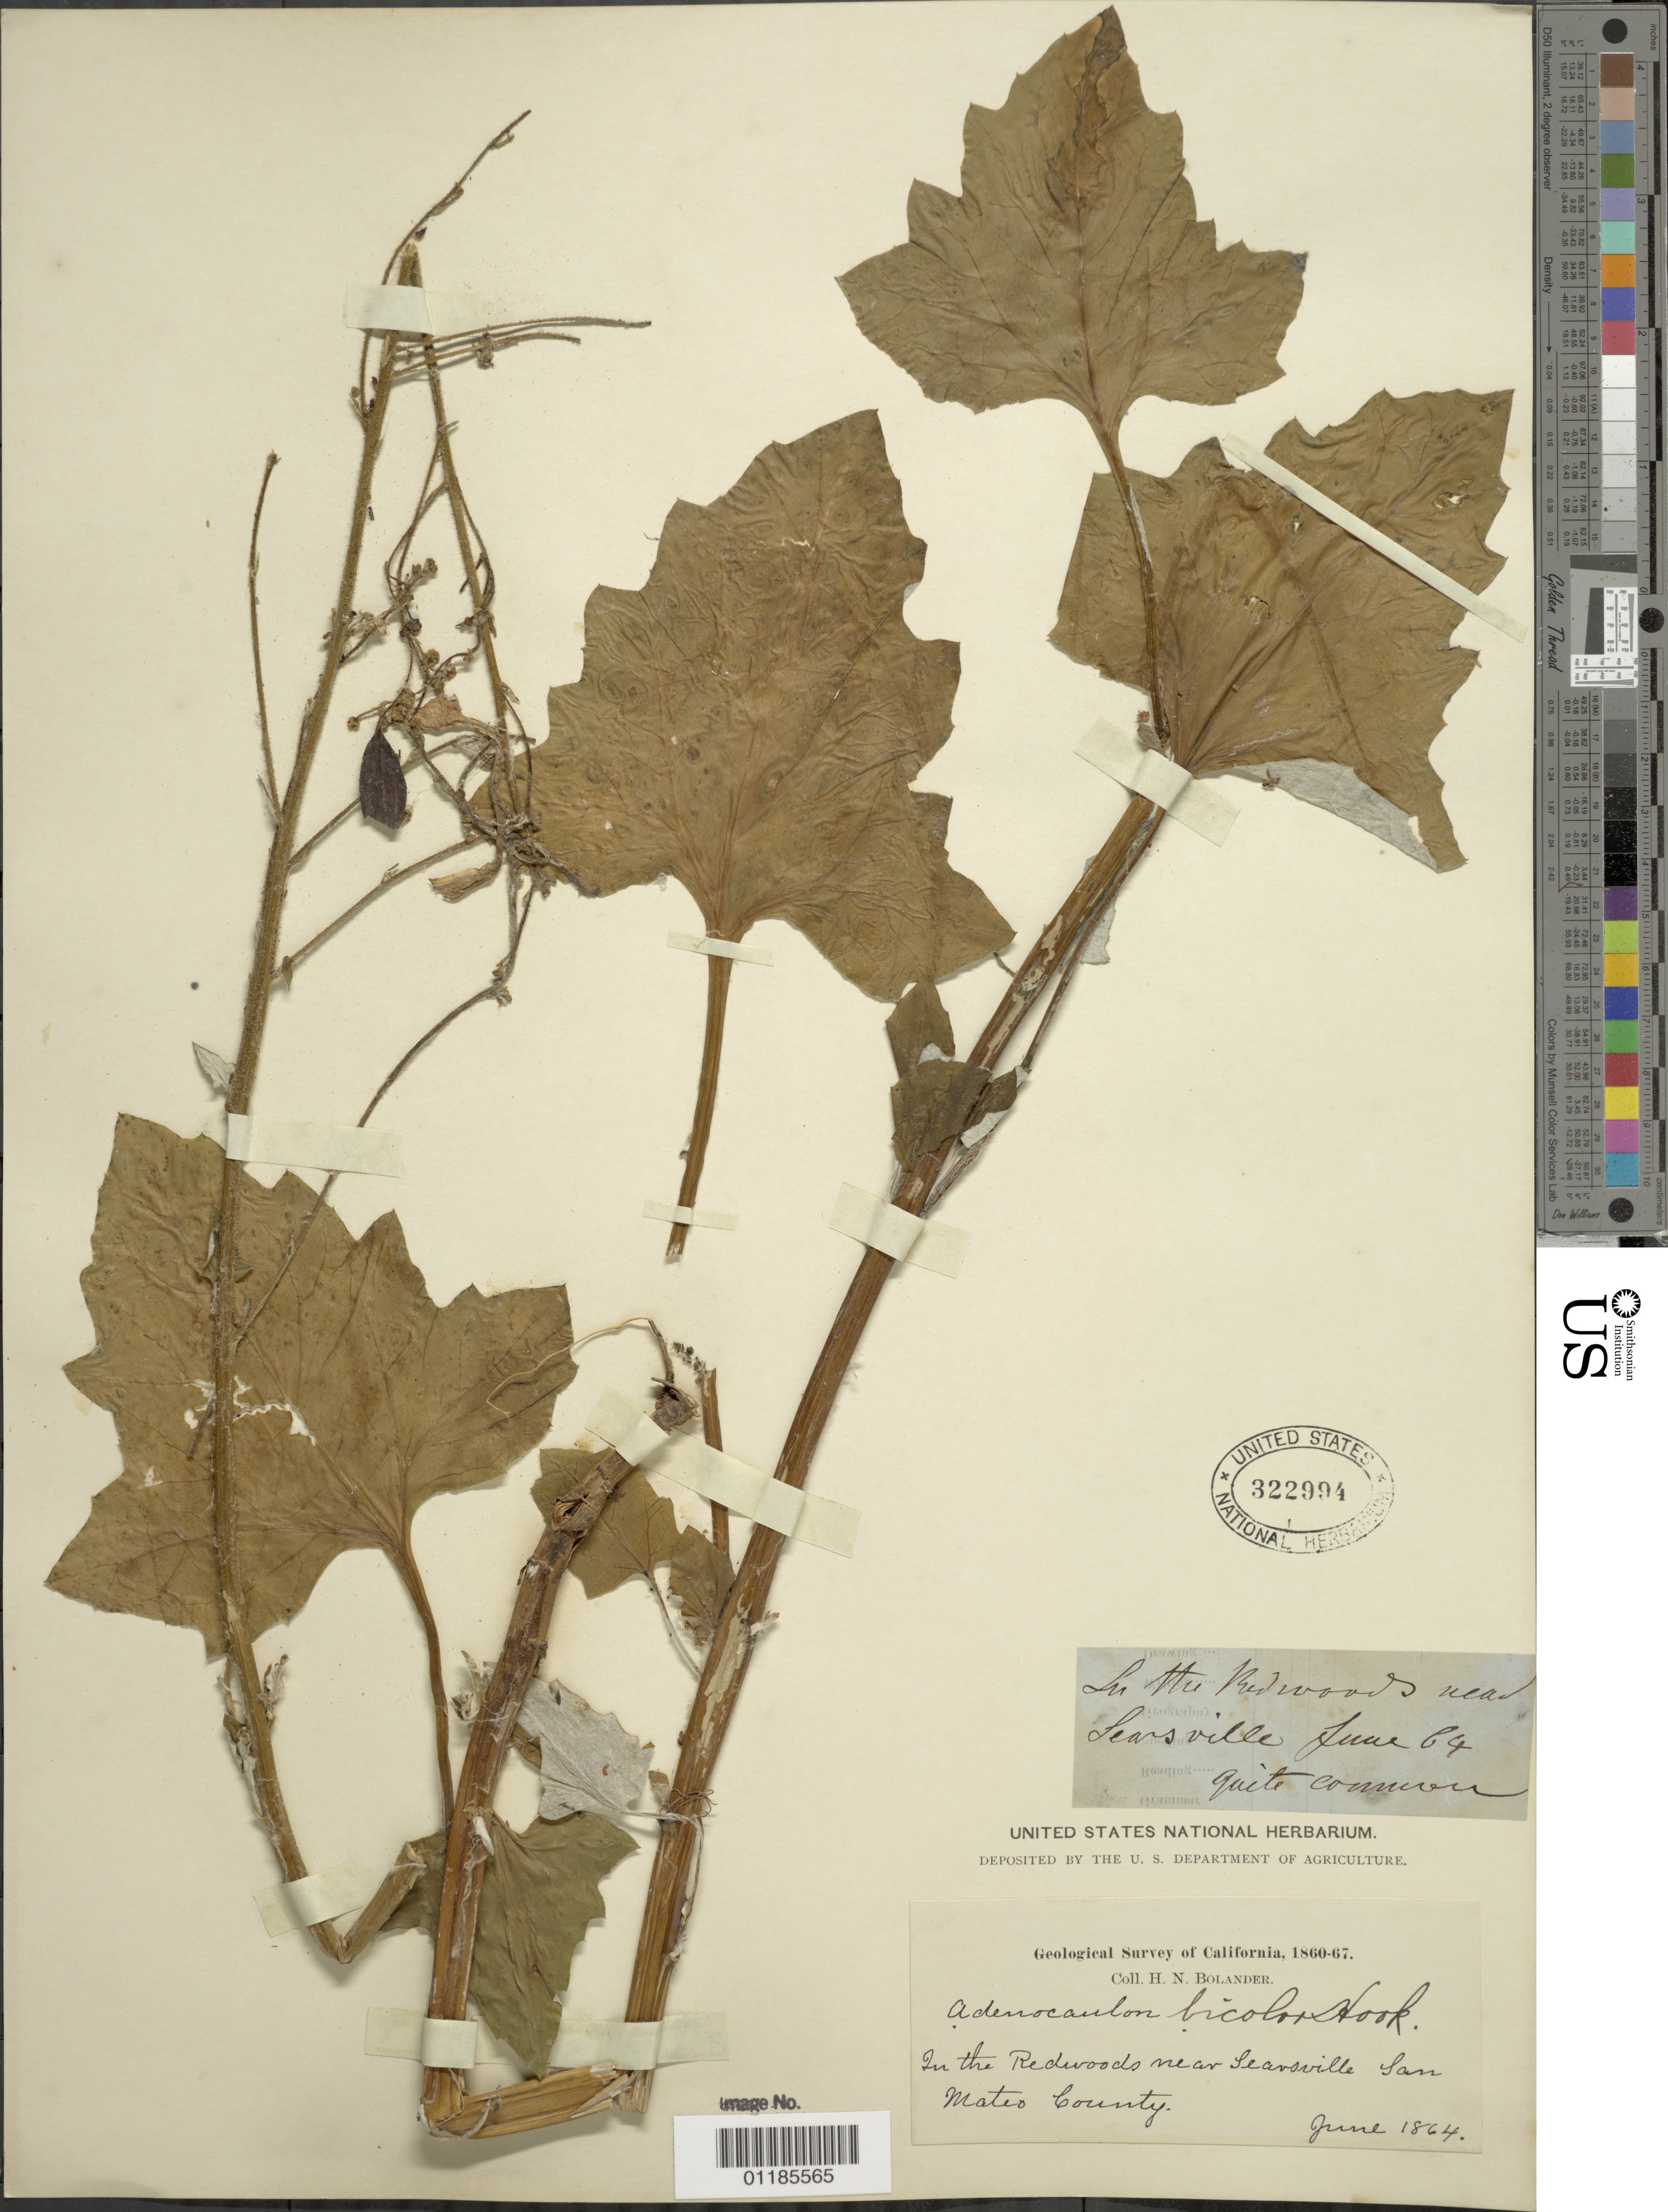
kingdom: Plantae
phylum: Tracheophyta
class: Magnoliopsida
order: Asterales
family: Asteraceae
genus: Adenocaulon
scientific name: Adenocaulon bicolor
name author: Hook.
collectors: H. Bolander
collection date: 1864-06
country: United States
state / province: California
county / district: San Mateo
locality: In the Redwoods near Searsville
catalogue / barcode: US 322994